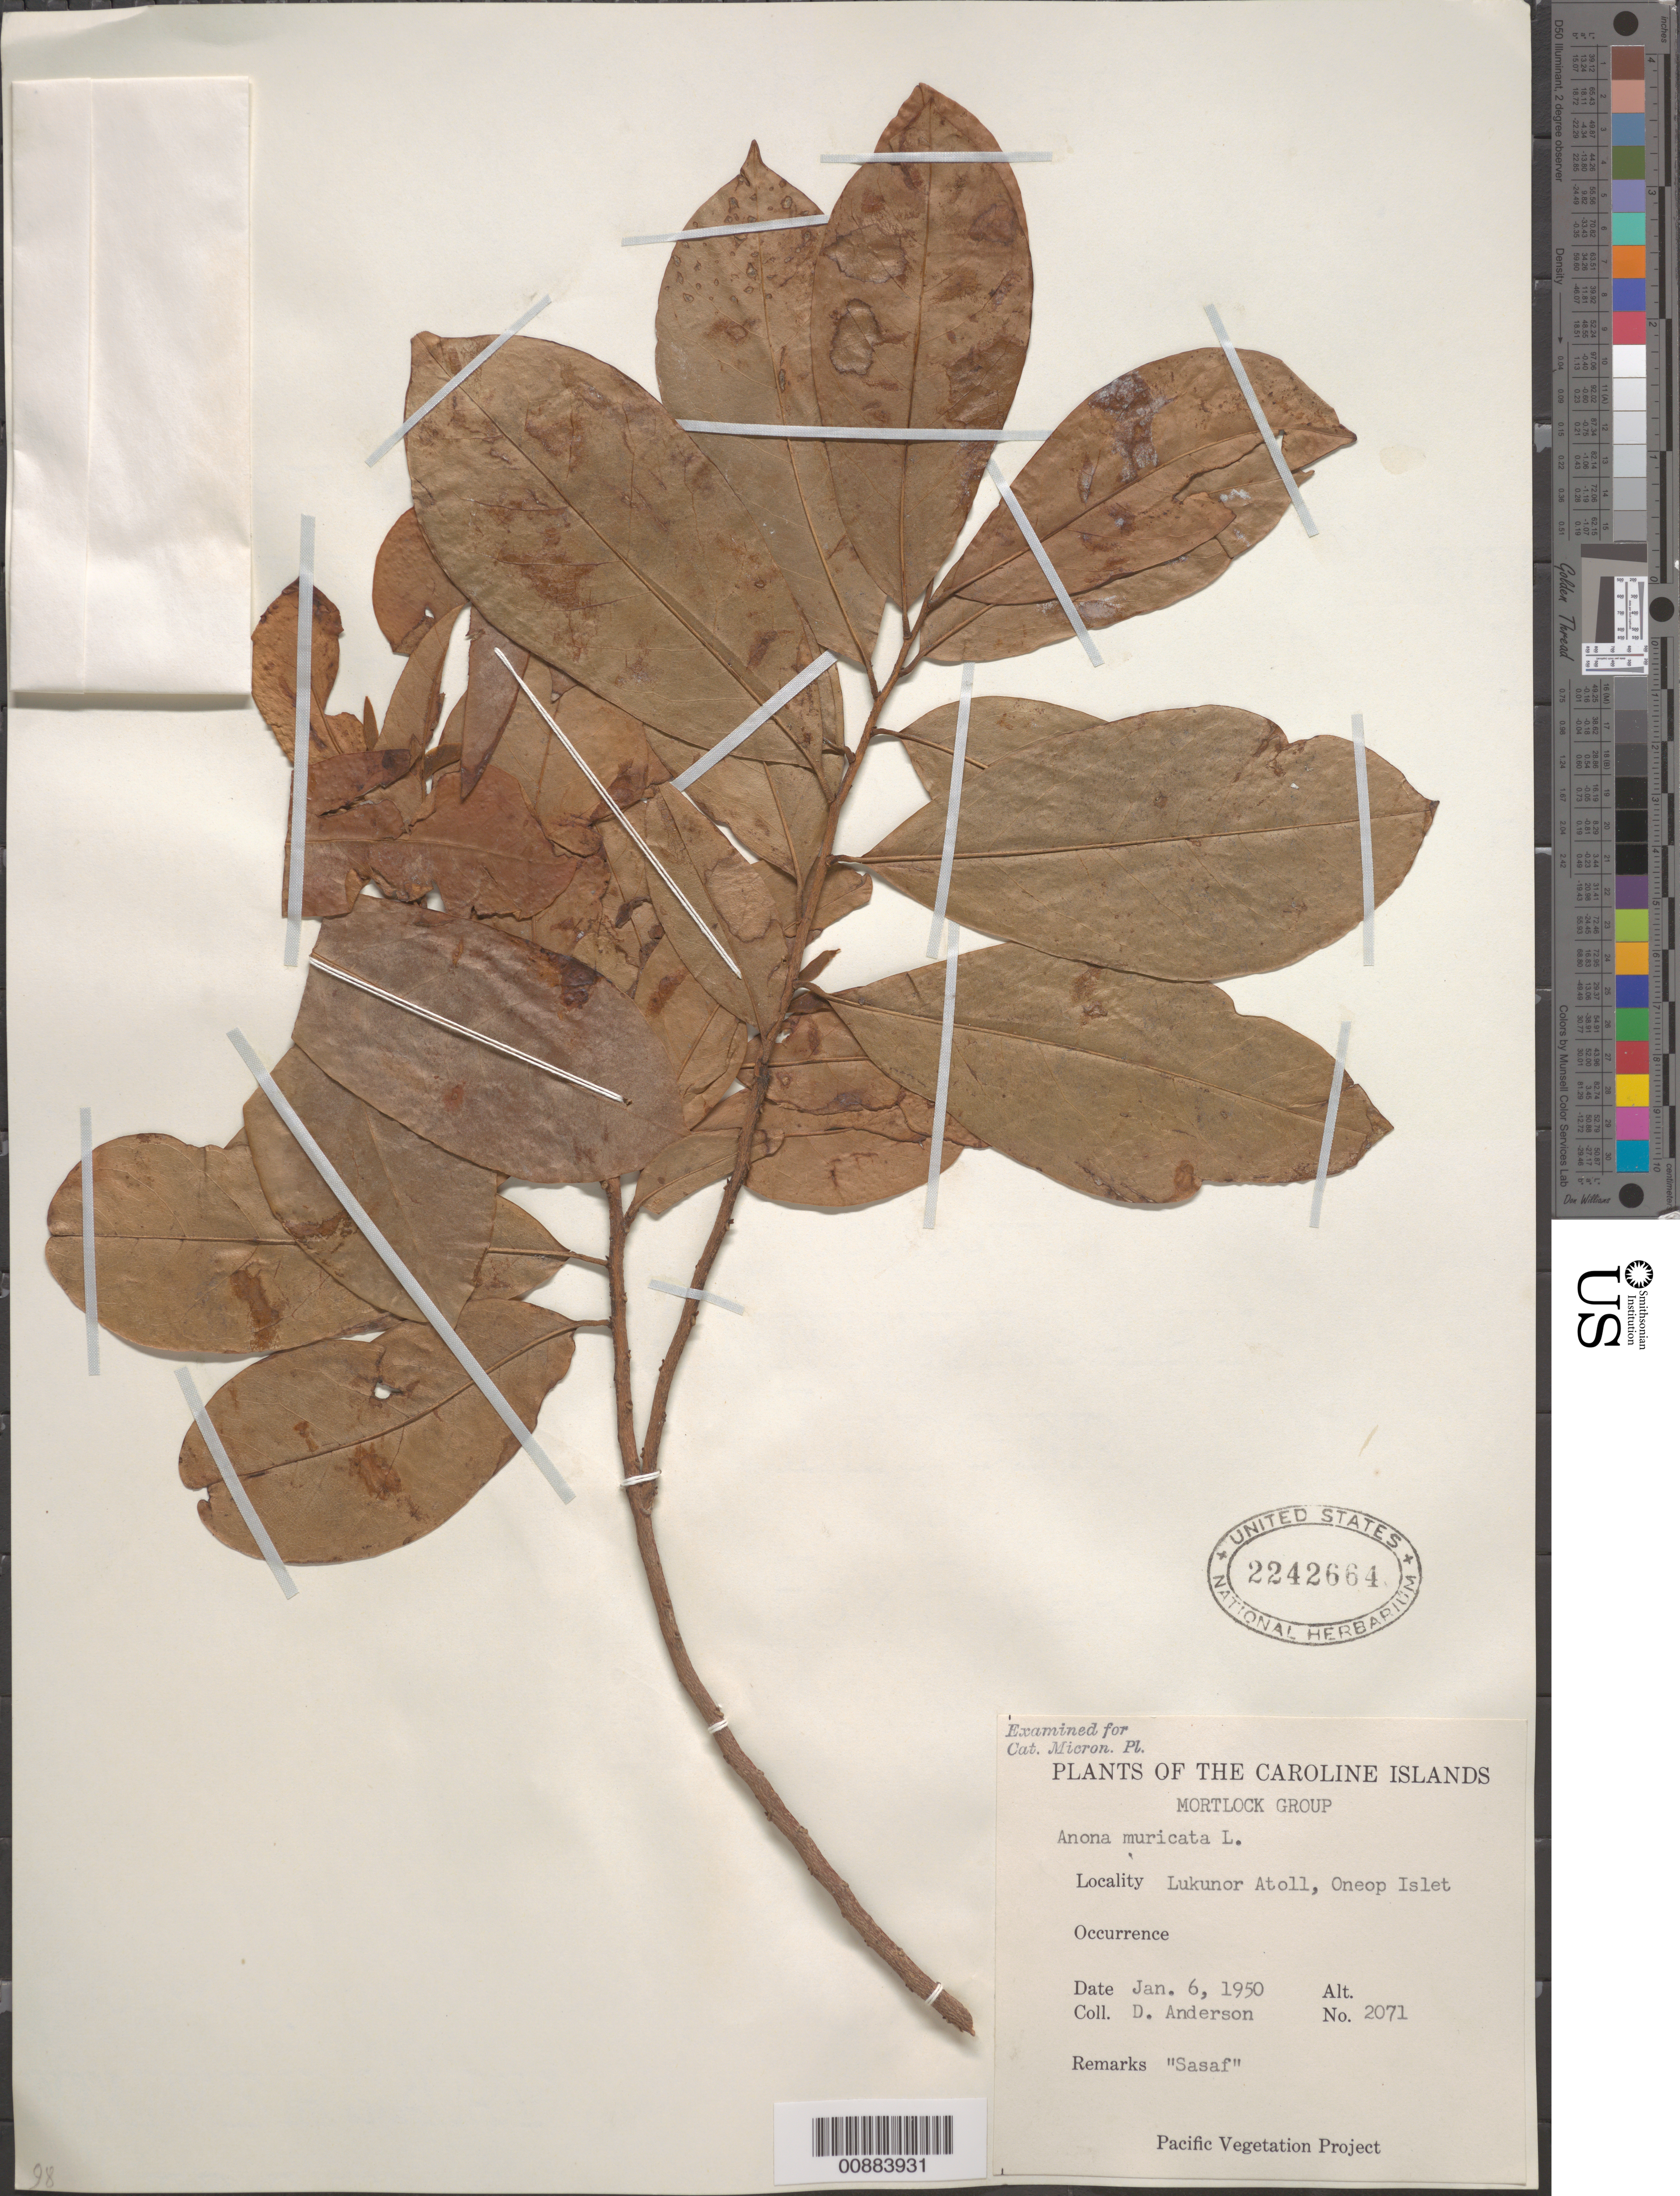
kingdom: Plantae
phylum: Tracheophyta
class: Magnoliopsida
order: Magnoliales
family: Annonaceae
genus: Annona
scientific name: Annona muricata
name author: L.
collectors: D. Anderson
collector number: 2071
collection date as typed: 06 Jan 1950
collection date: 1950-01-06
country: Micronesia, Federated States of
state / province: Truk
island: Lukunor Atoll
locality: Oneop Islet.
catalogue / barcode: US 2242664